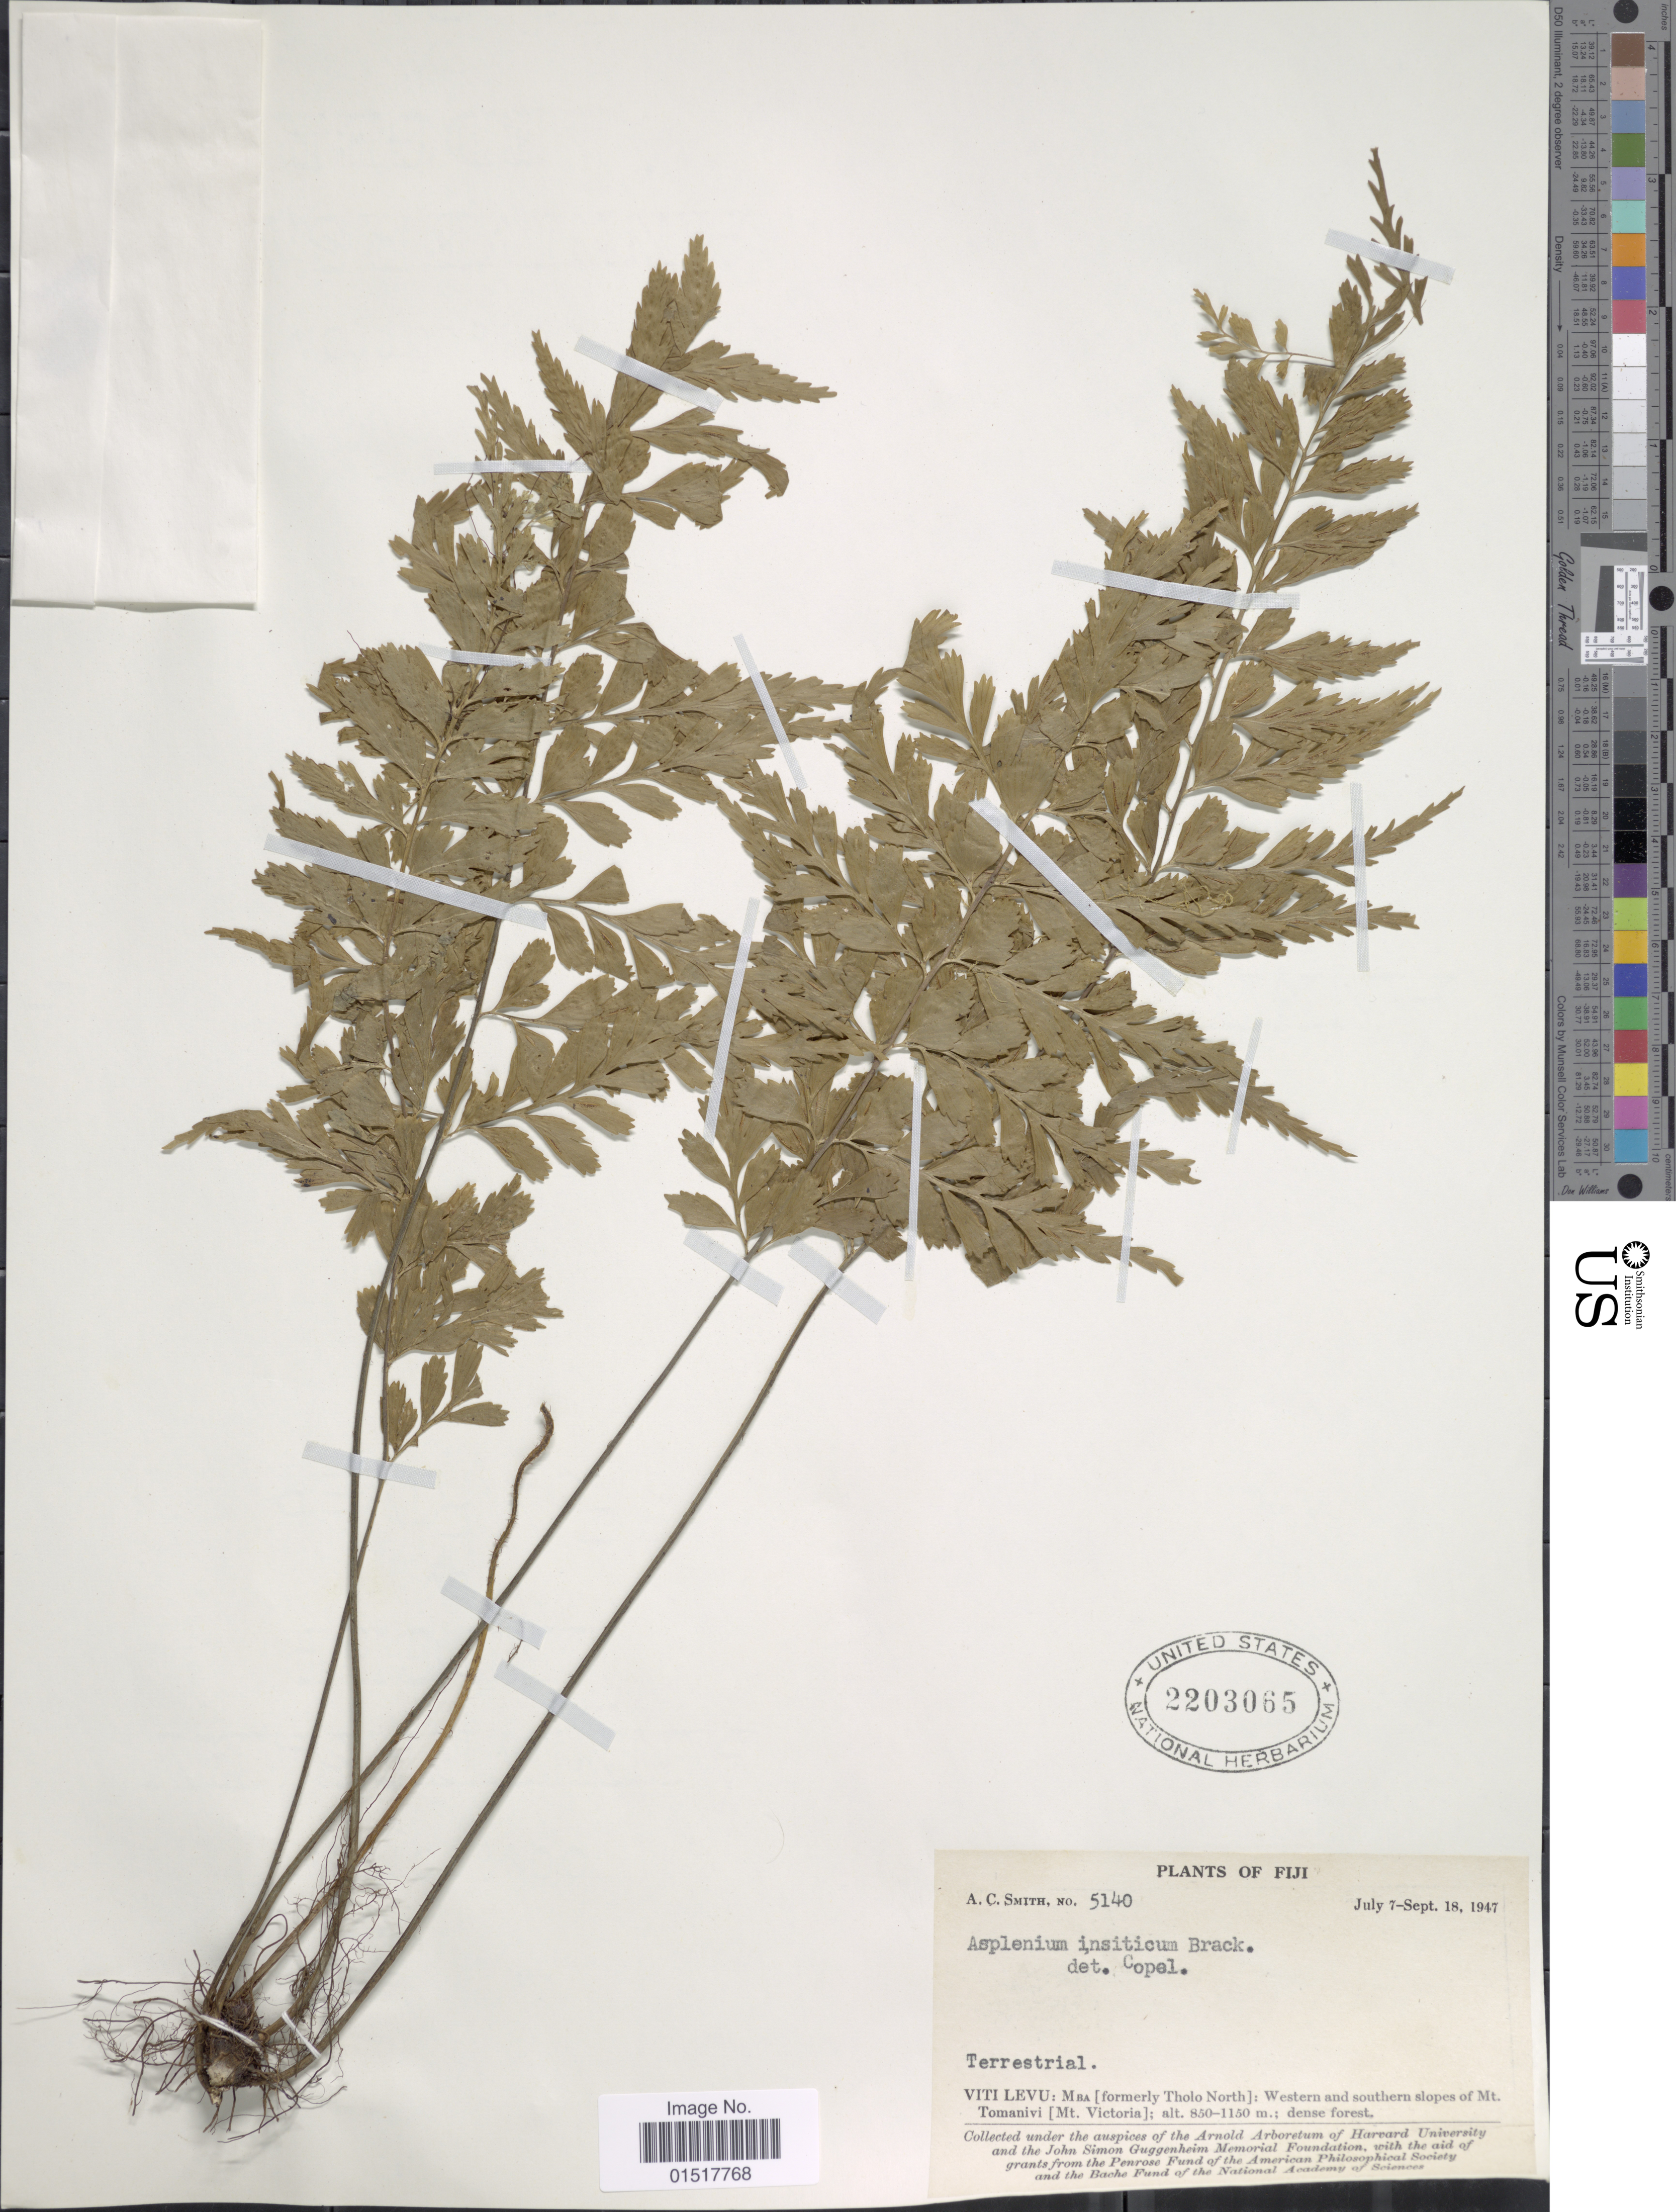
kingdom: Plantae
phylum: Tracheophyta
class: Polypodiopsida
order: Polypodiales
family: Aspleniaceae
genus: Asplenium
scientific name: Asplenium insiticium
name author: Brack. in Wilkes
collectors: A. C. Smith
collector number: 5140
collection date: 1947-07-07/1947-09-18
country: Fiji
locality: Viti Levu: Mba [formerly Tholo North]: Western and southern slopes of Mt. Tomanivi [Mt. Victoria].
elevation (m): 850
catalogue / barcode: US 2203065